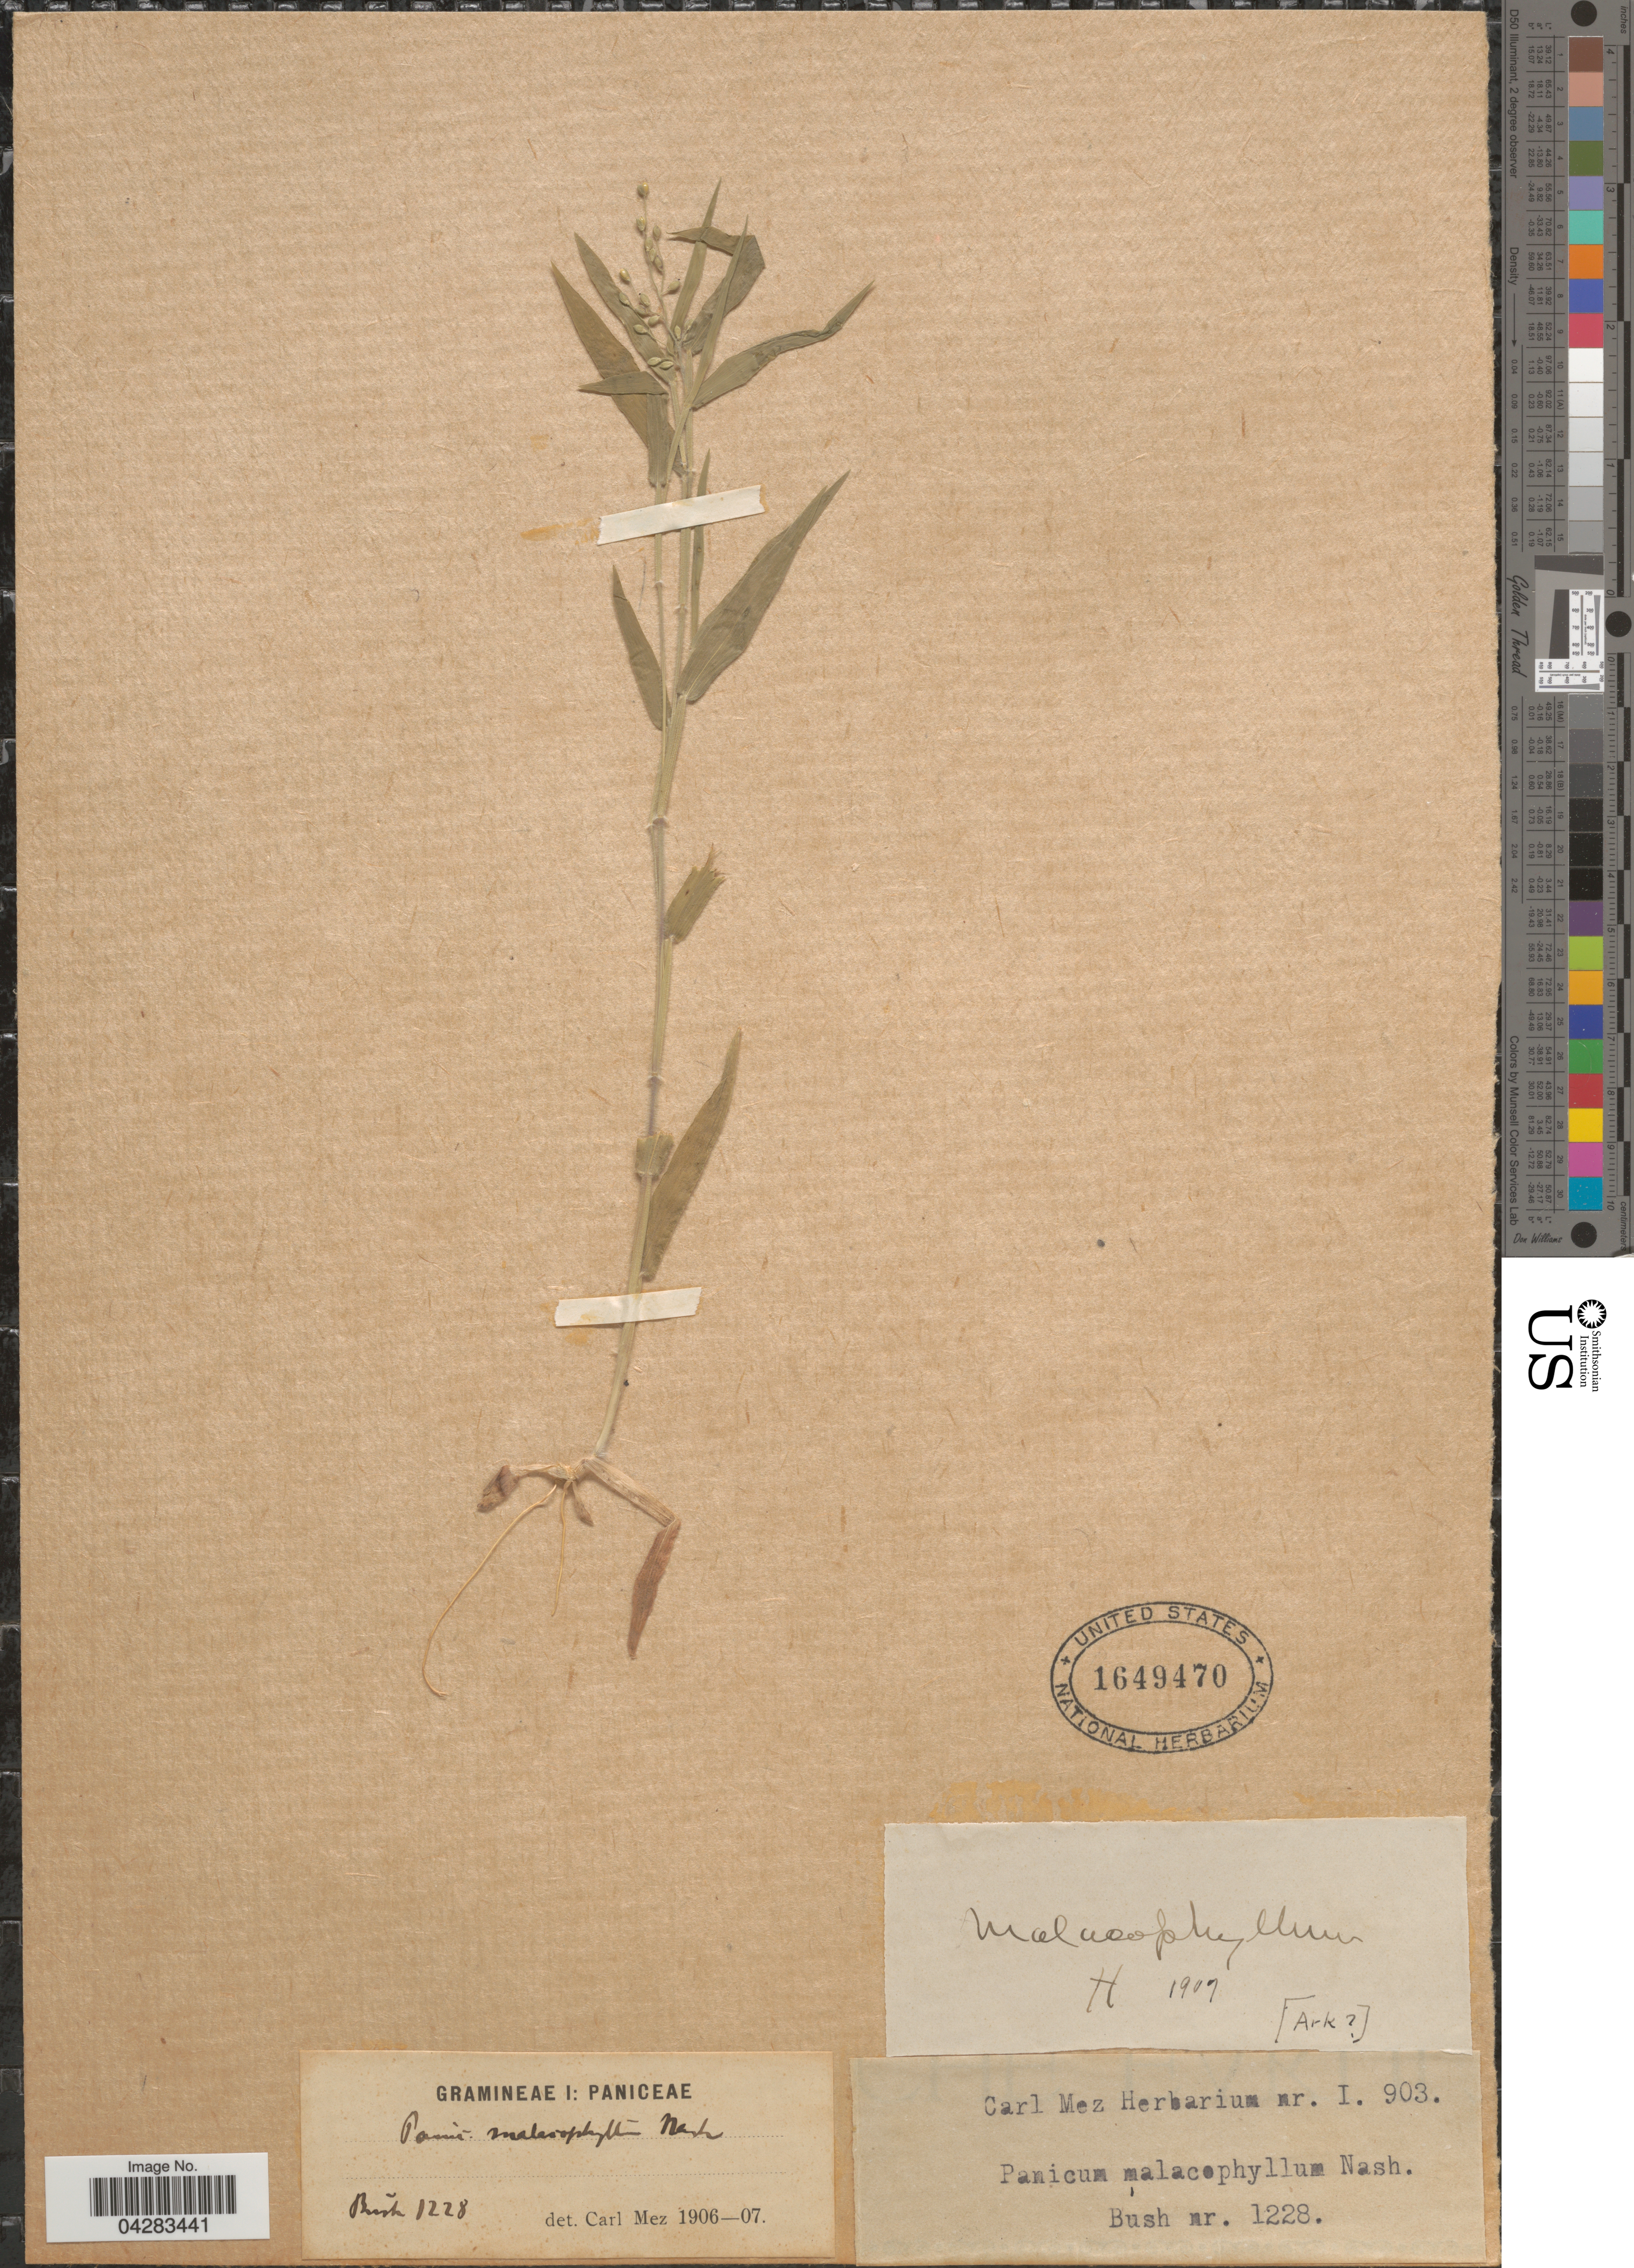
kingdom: Plantae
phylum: Tracheophyta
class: Liliopsida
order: Poales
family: Poaceae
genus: Dichanthelium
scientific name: Dichanthelium malacophyllum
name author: (Nash) Gould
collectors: -- Bush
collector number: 1228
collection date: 1907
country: United States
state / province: Arkansas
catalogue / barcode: US 1649470